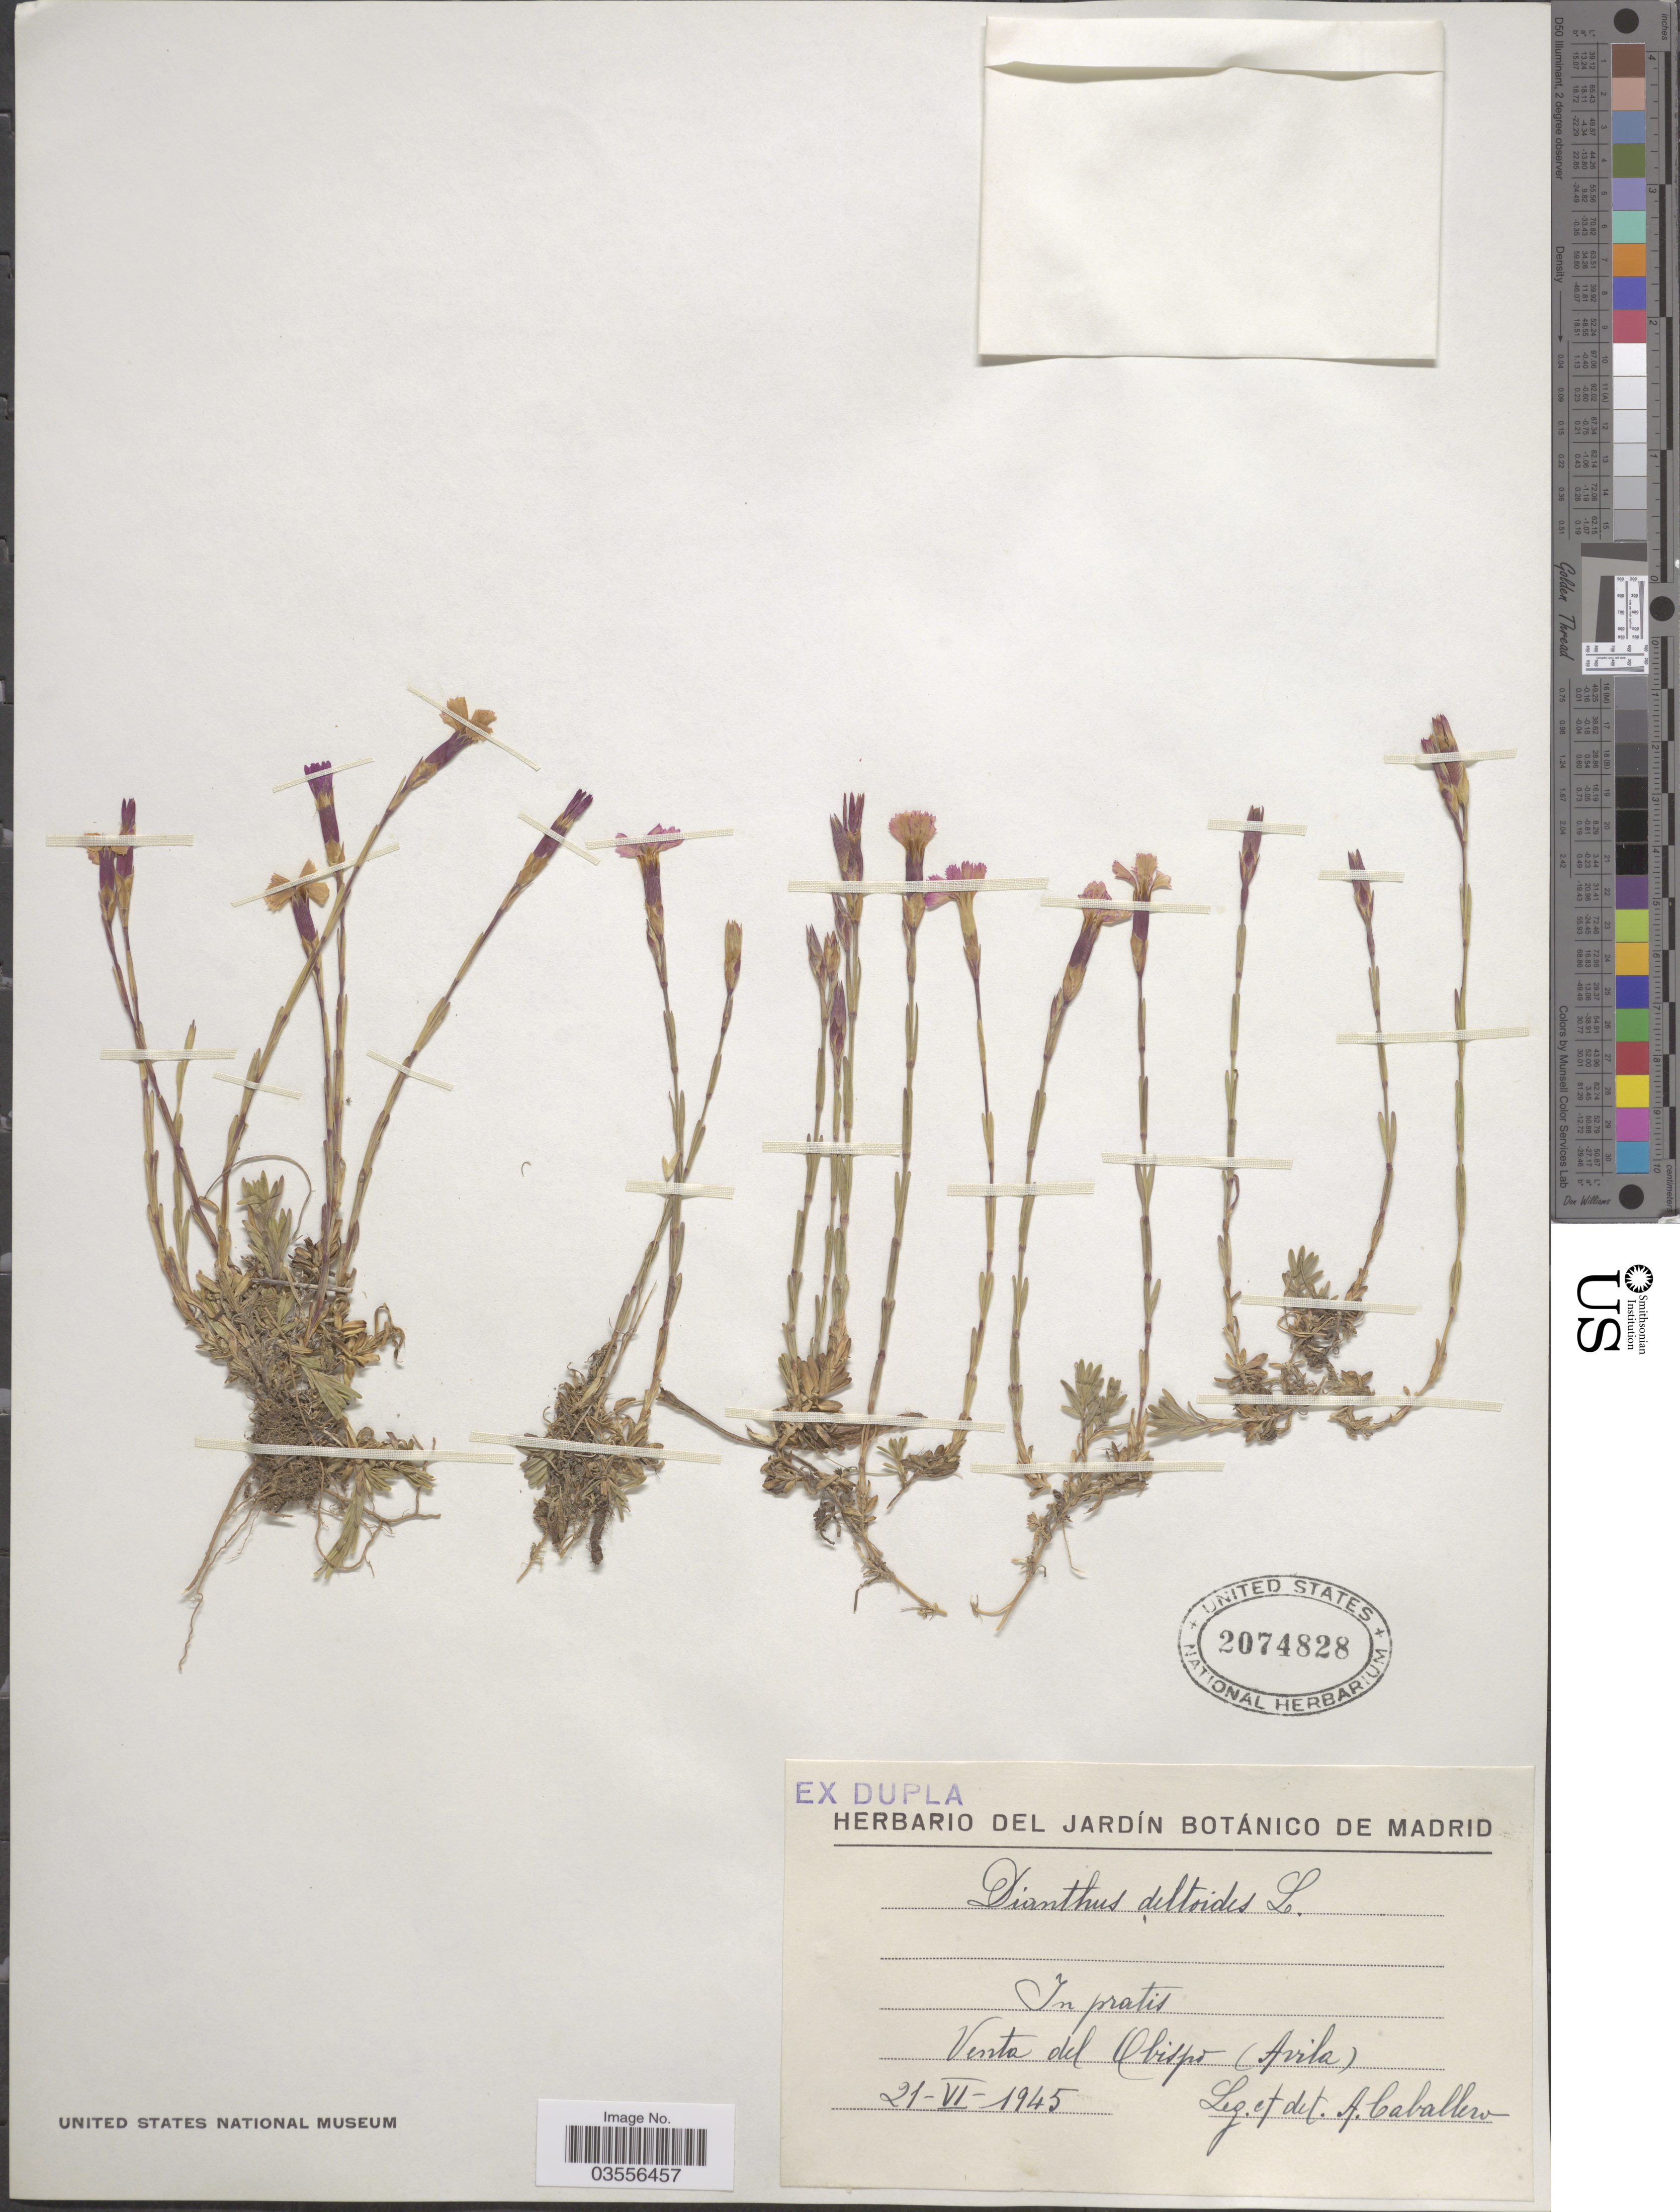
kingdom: Plantae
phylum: Tracheophyta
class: Magnoliopsida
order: Caryophyllales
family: Caryophyllaceae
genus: Dianthus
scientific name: Dianthus deltoides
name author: L.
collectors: A. Caballero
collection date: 1945-06-21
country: Spain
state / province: Madrid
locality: In pratis. Venta del Obispo (Avila).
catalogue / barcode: US 2074828